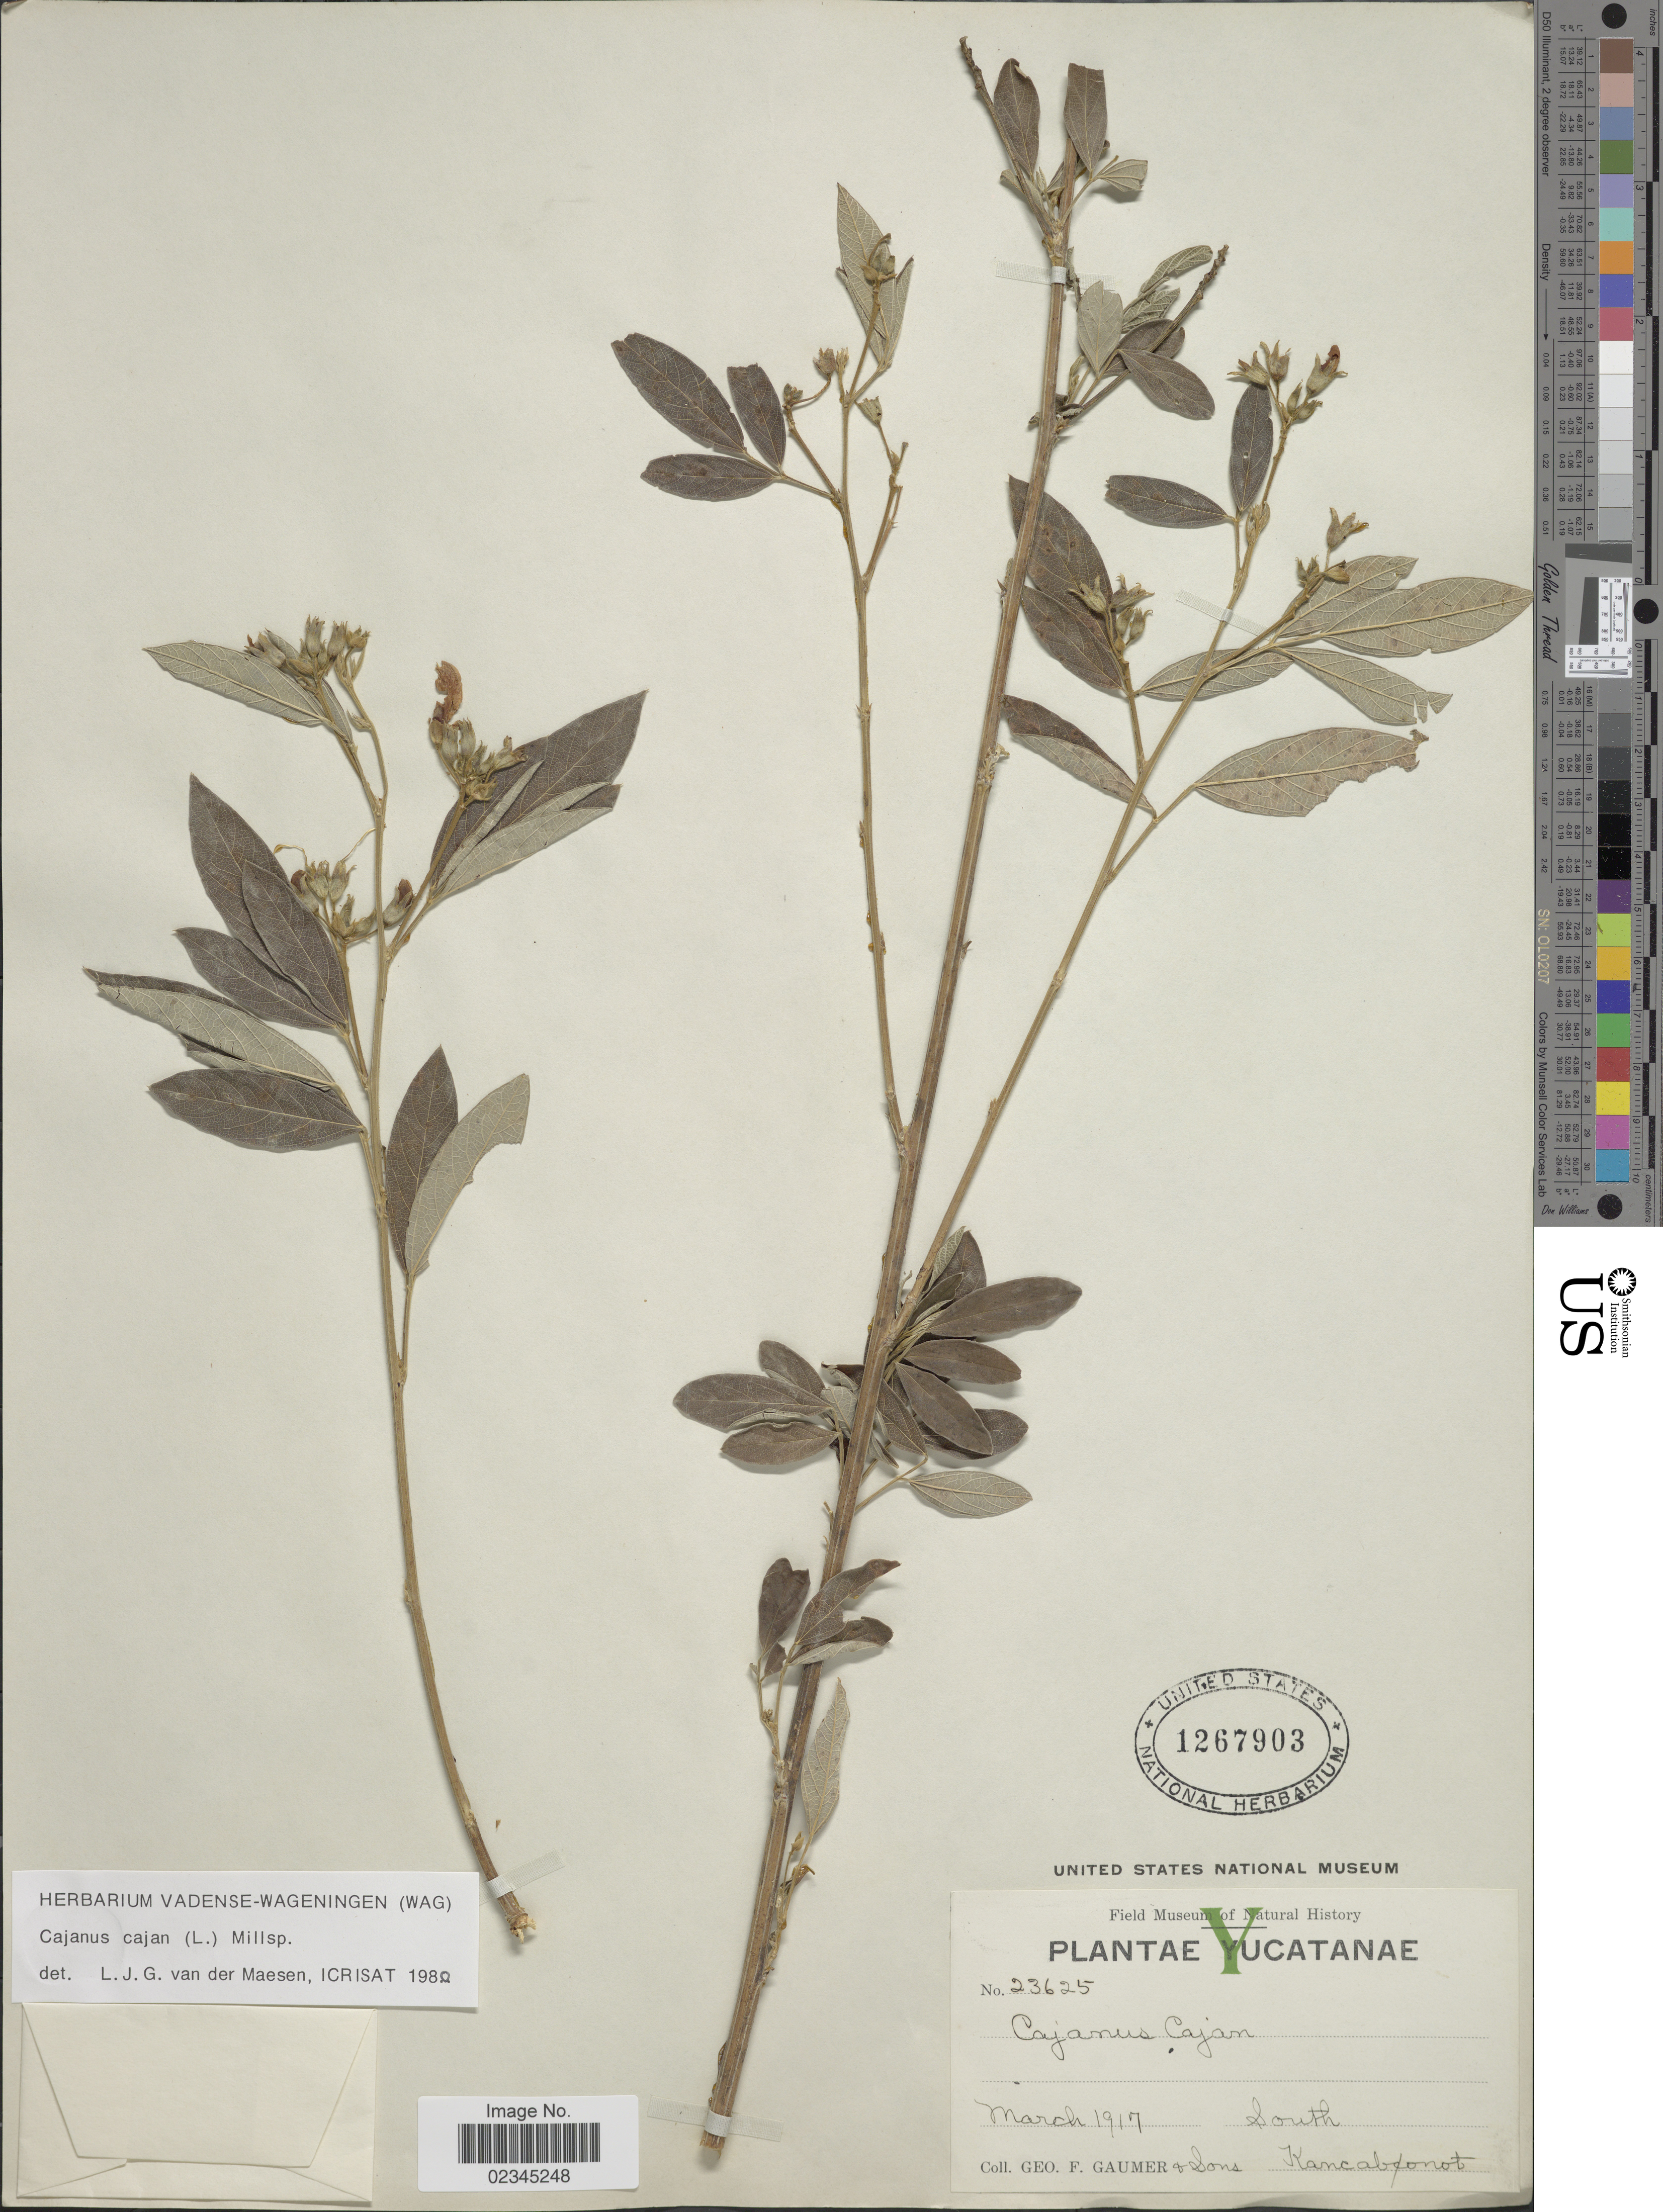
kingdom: Plantae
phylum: Tracheophyta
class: Magnoliopsida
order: Fabales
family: Fabaceae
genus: Cajanus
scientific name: Cajanus cajan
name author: (L.) Huth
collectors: G. F. Gaumer & et al.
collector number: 23625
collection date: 1917-03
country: Mexico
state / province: Yucatán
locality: South Kancabonot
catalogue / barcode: US 1267903